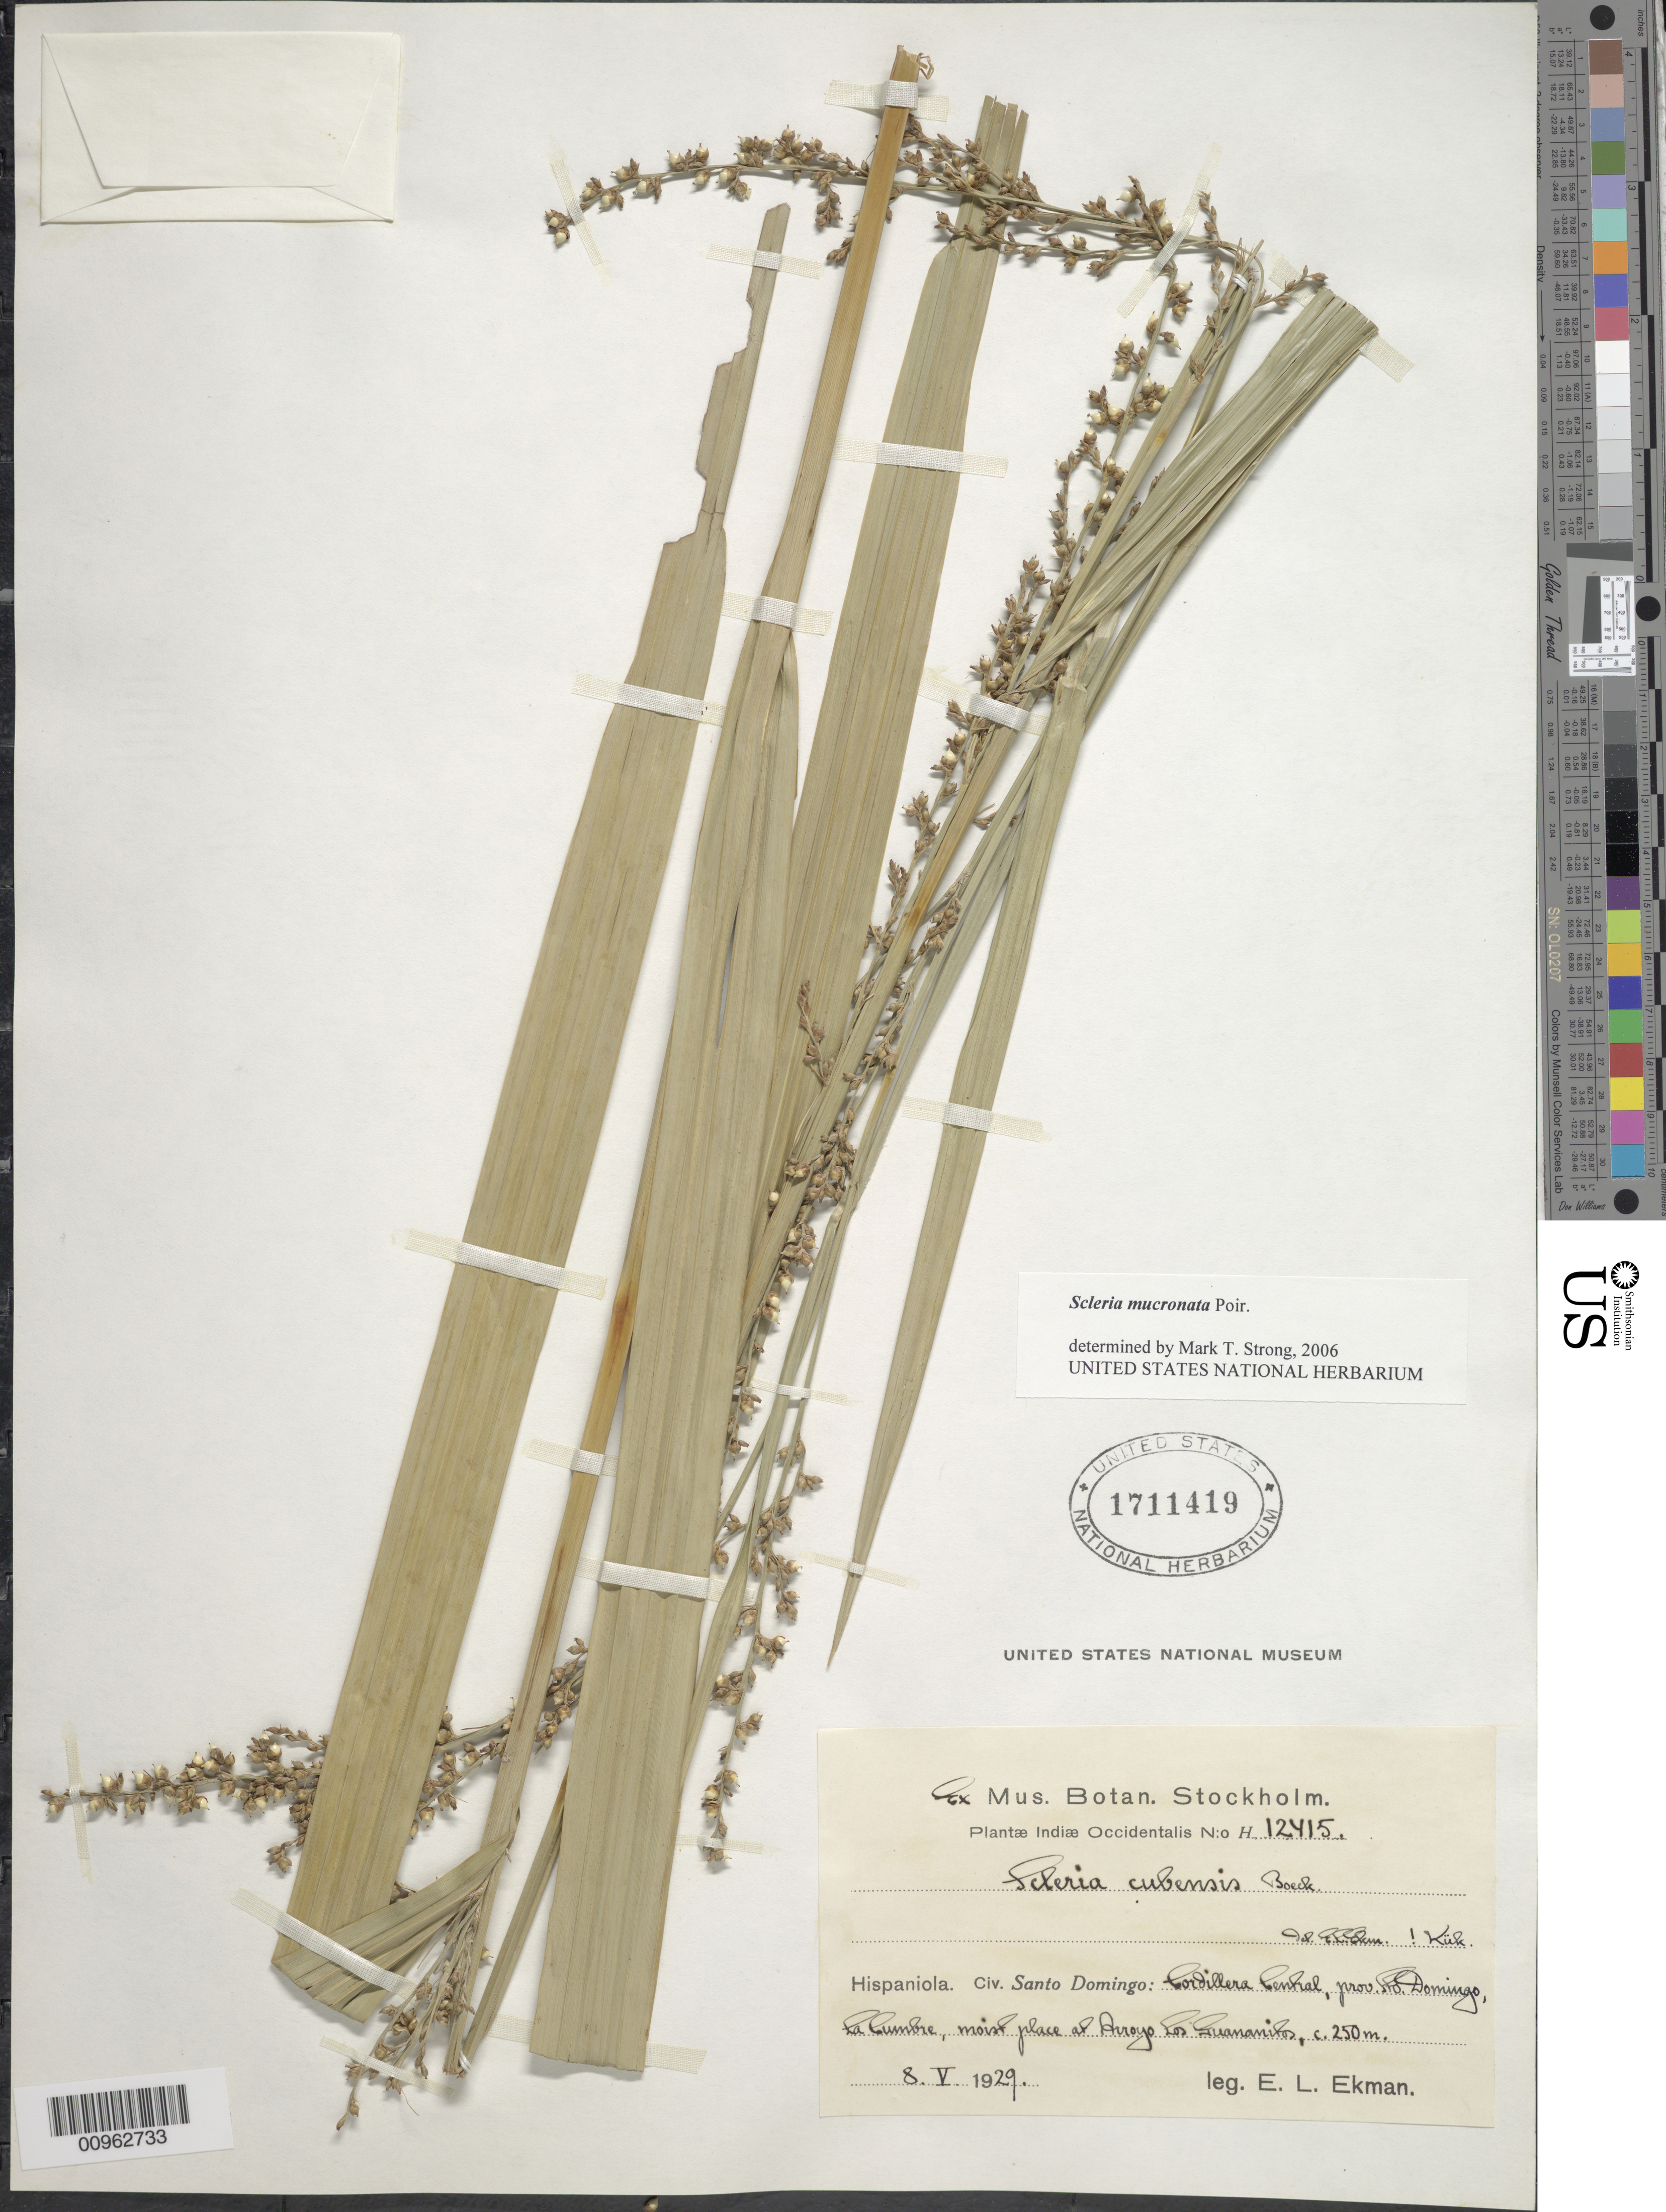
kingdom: Plantae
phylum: Tracheophyta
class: Liliopsida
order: Poales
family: Cyperaceae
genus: Scleria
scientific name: Scleria mucronata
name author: Poir.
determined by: Strong, M. T., (US), Smithsonian Institution - National Museum of Natural History (UNITED STATES)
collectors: E. L. Ekman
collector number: H 12415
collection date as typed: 08 May 1929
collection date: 1929-05-08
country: Dominican Republic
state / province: Santo Domingo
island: Hispaniola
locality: Cordillera Central, La Cumbre, at Arroyo Los "Guamanitos"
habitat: Moist place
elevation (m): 250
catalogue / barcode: US 1711419